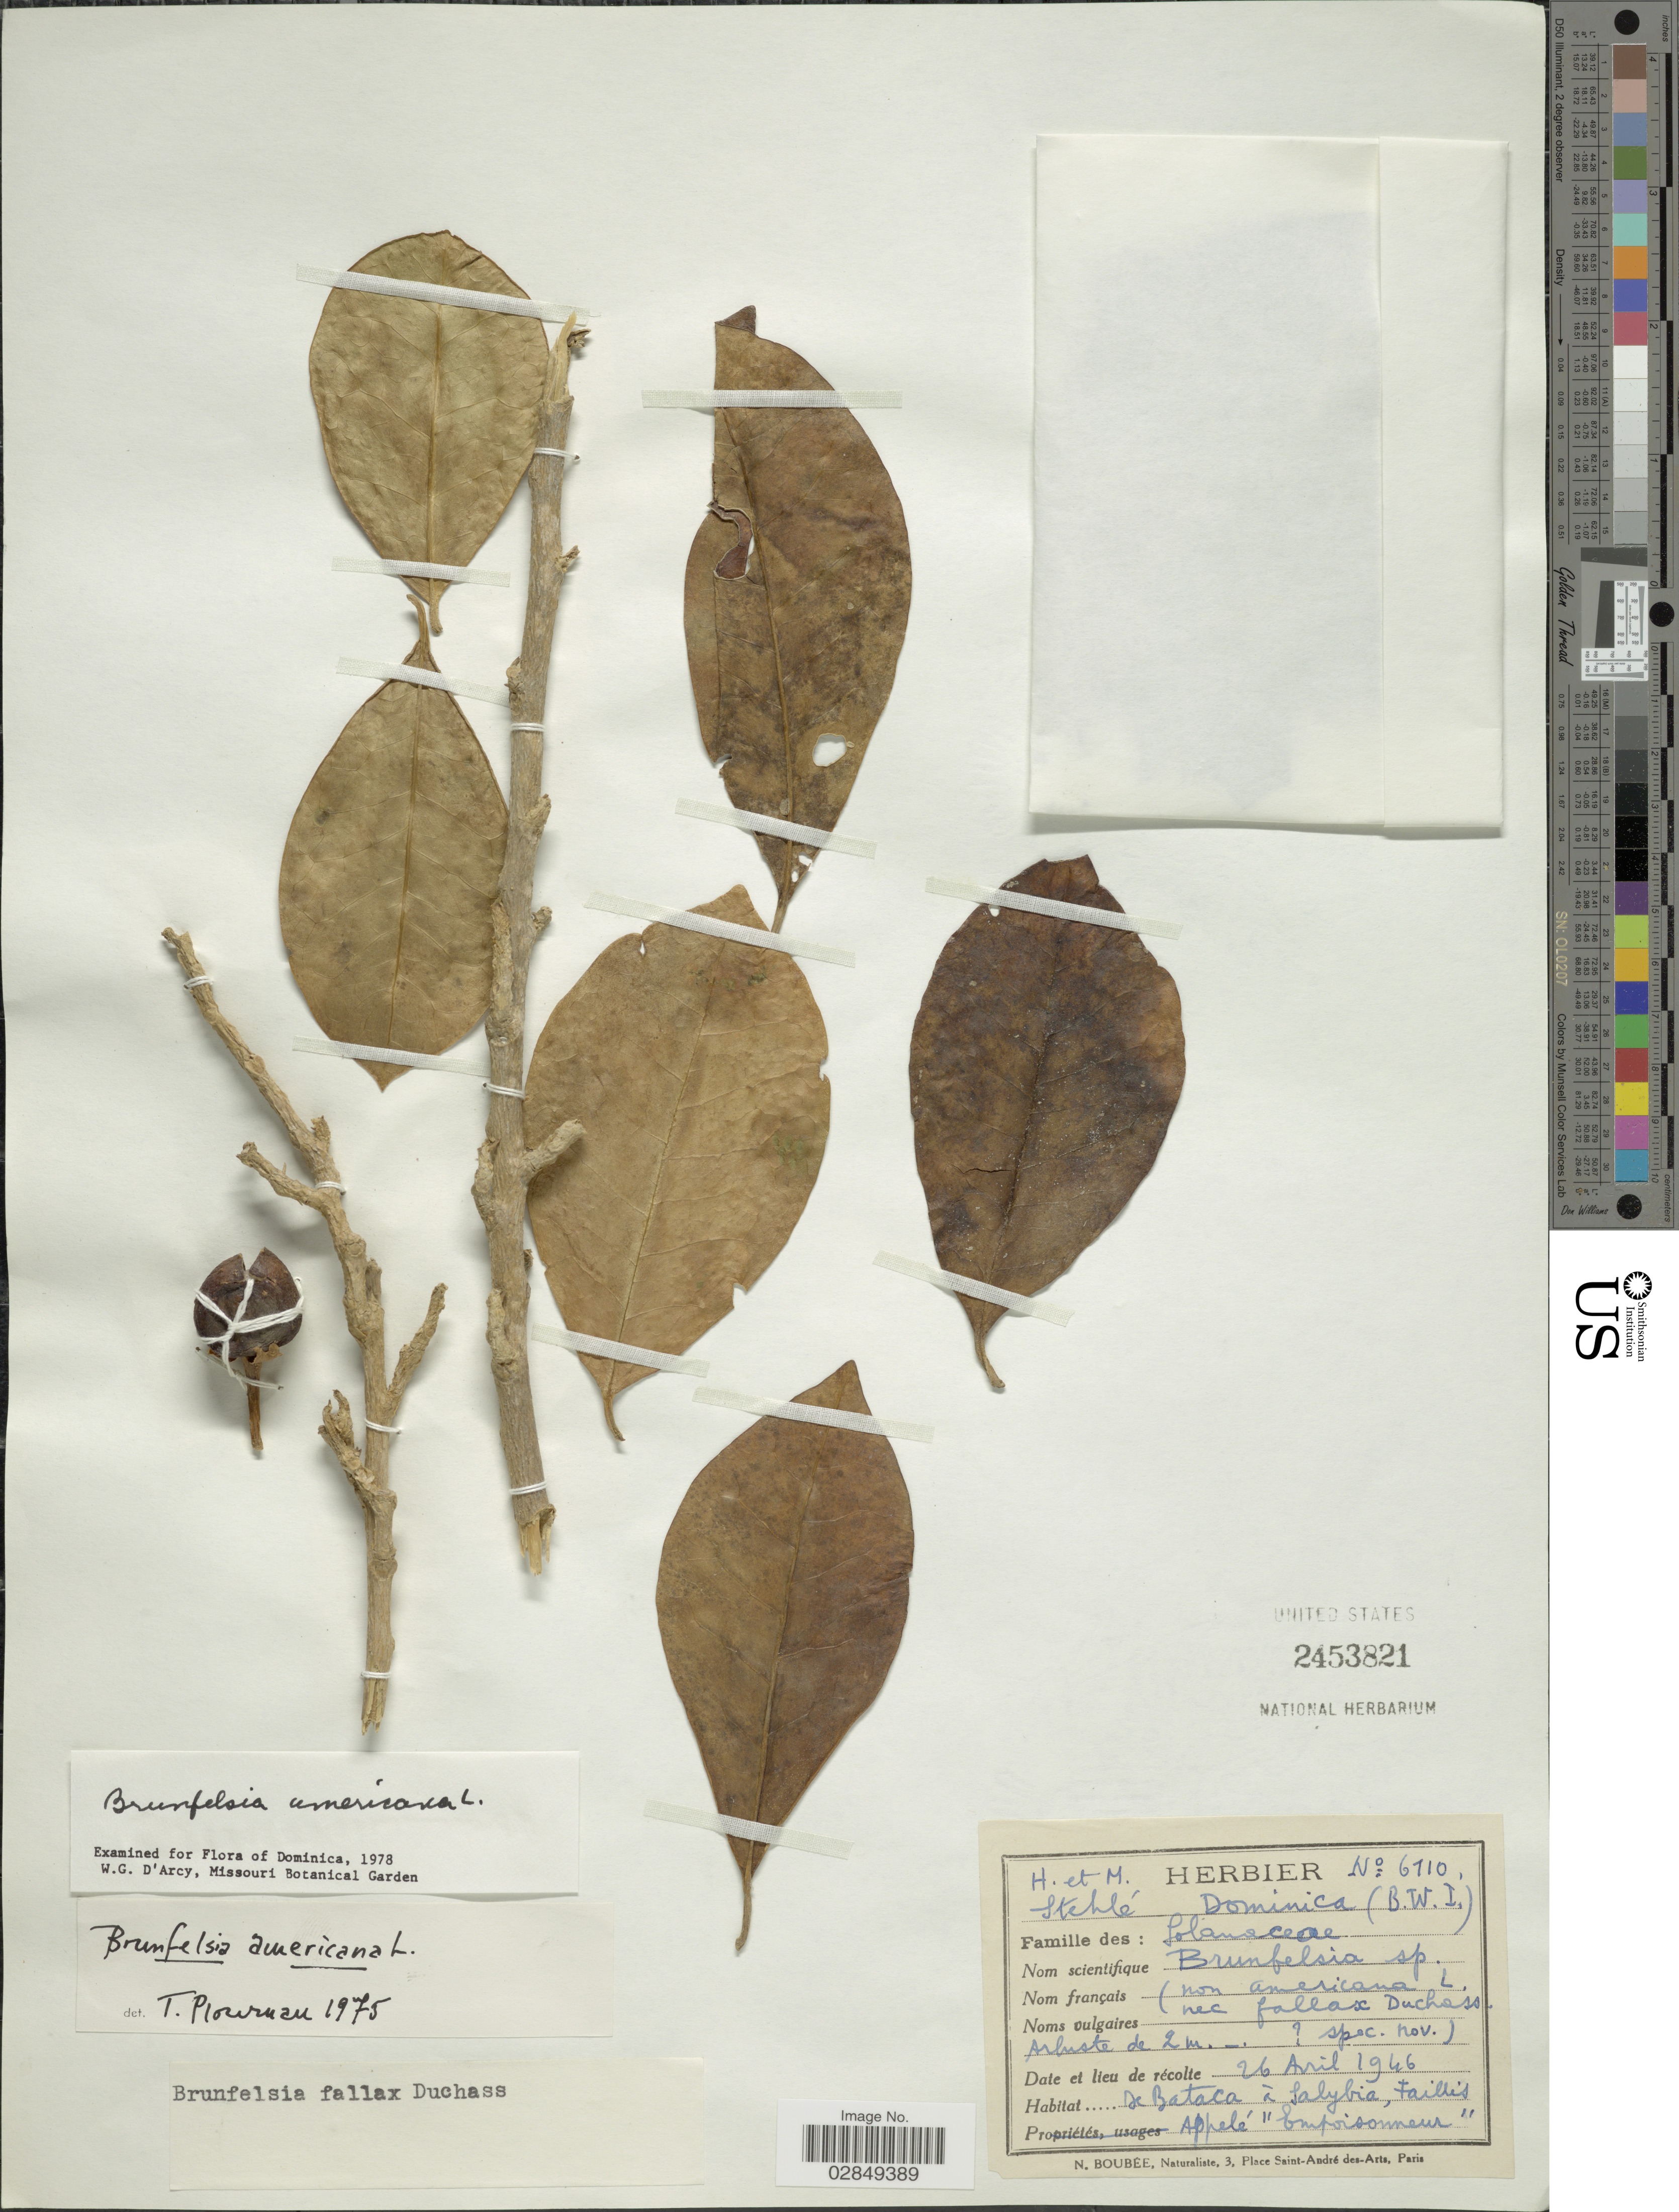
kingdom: Plantae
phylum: Tracheophyta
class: Magnoliopsida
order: Solanales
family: Solanaceae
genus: Brunfelsia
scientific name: Brunfelsia americana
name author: L.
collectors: H. Stehlé & M. Stehlé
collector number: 6110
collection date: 1946-04-26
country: Dominica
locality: (B.W.I.). De Bataca á Salybia, Failles.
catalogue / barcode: US 2453821